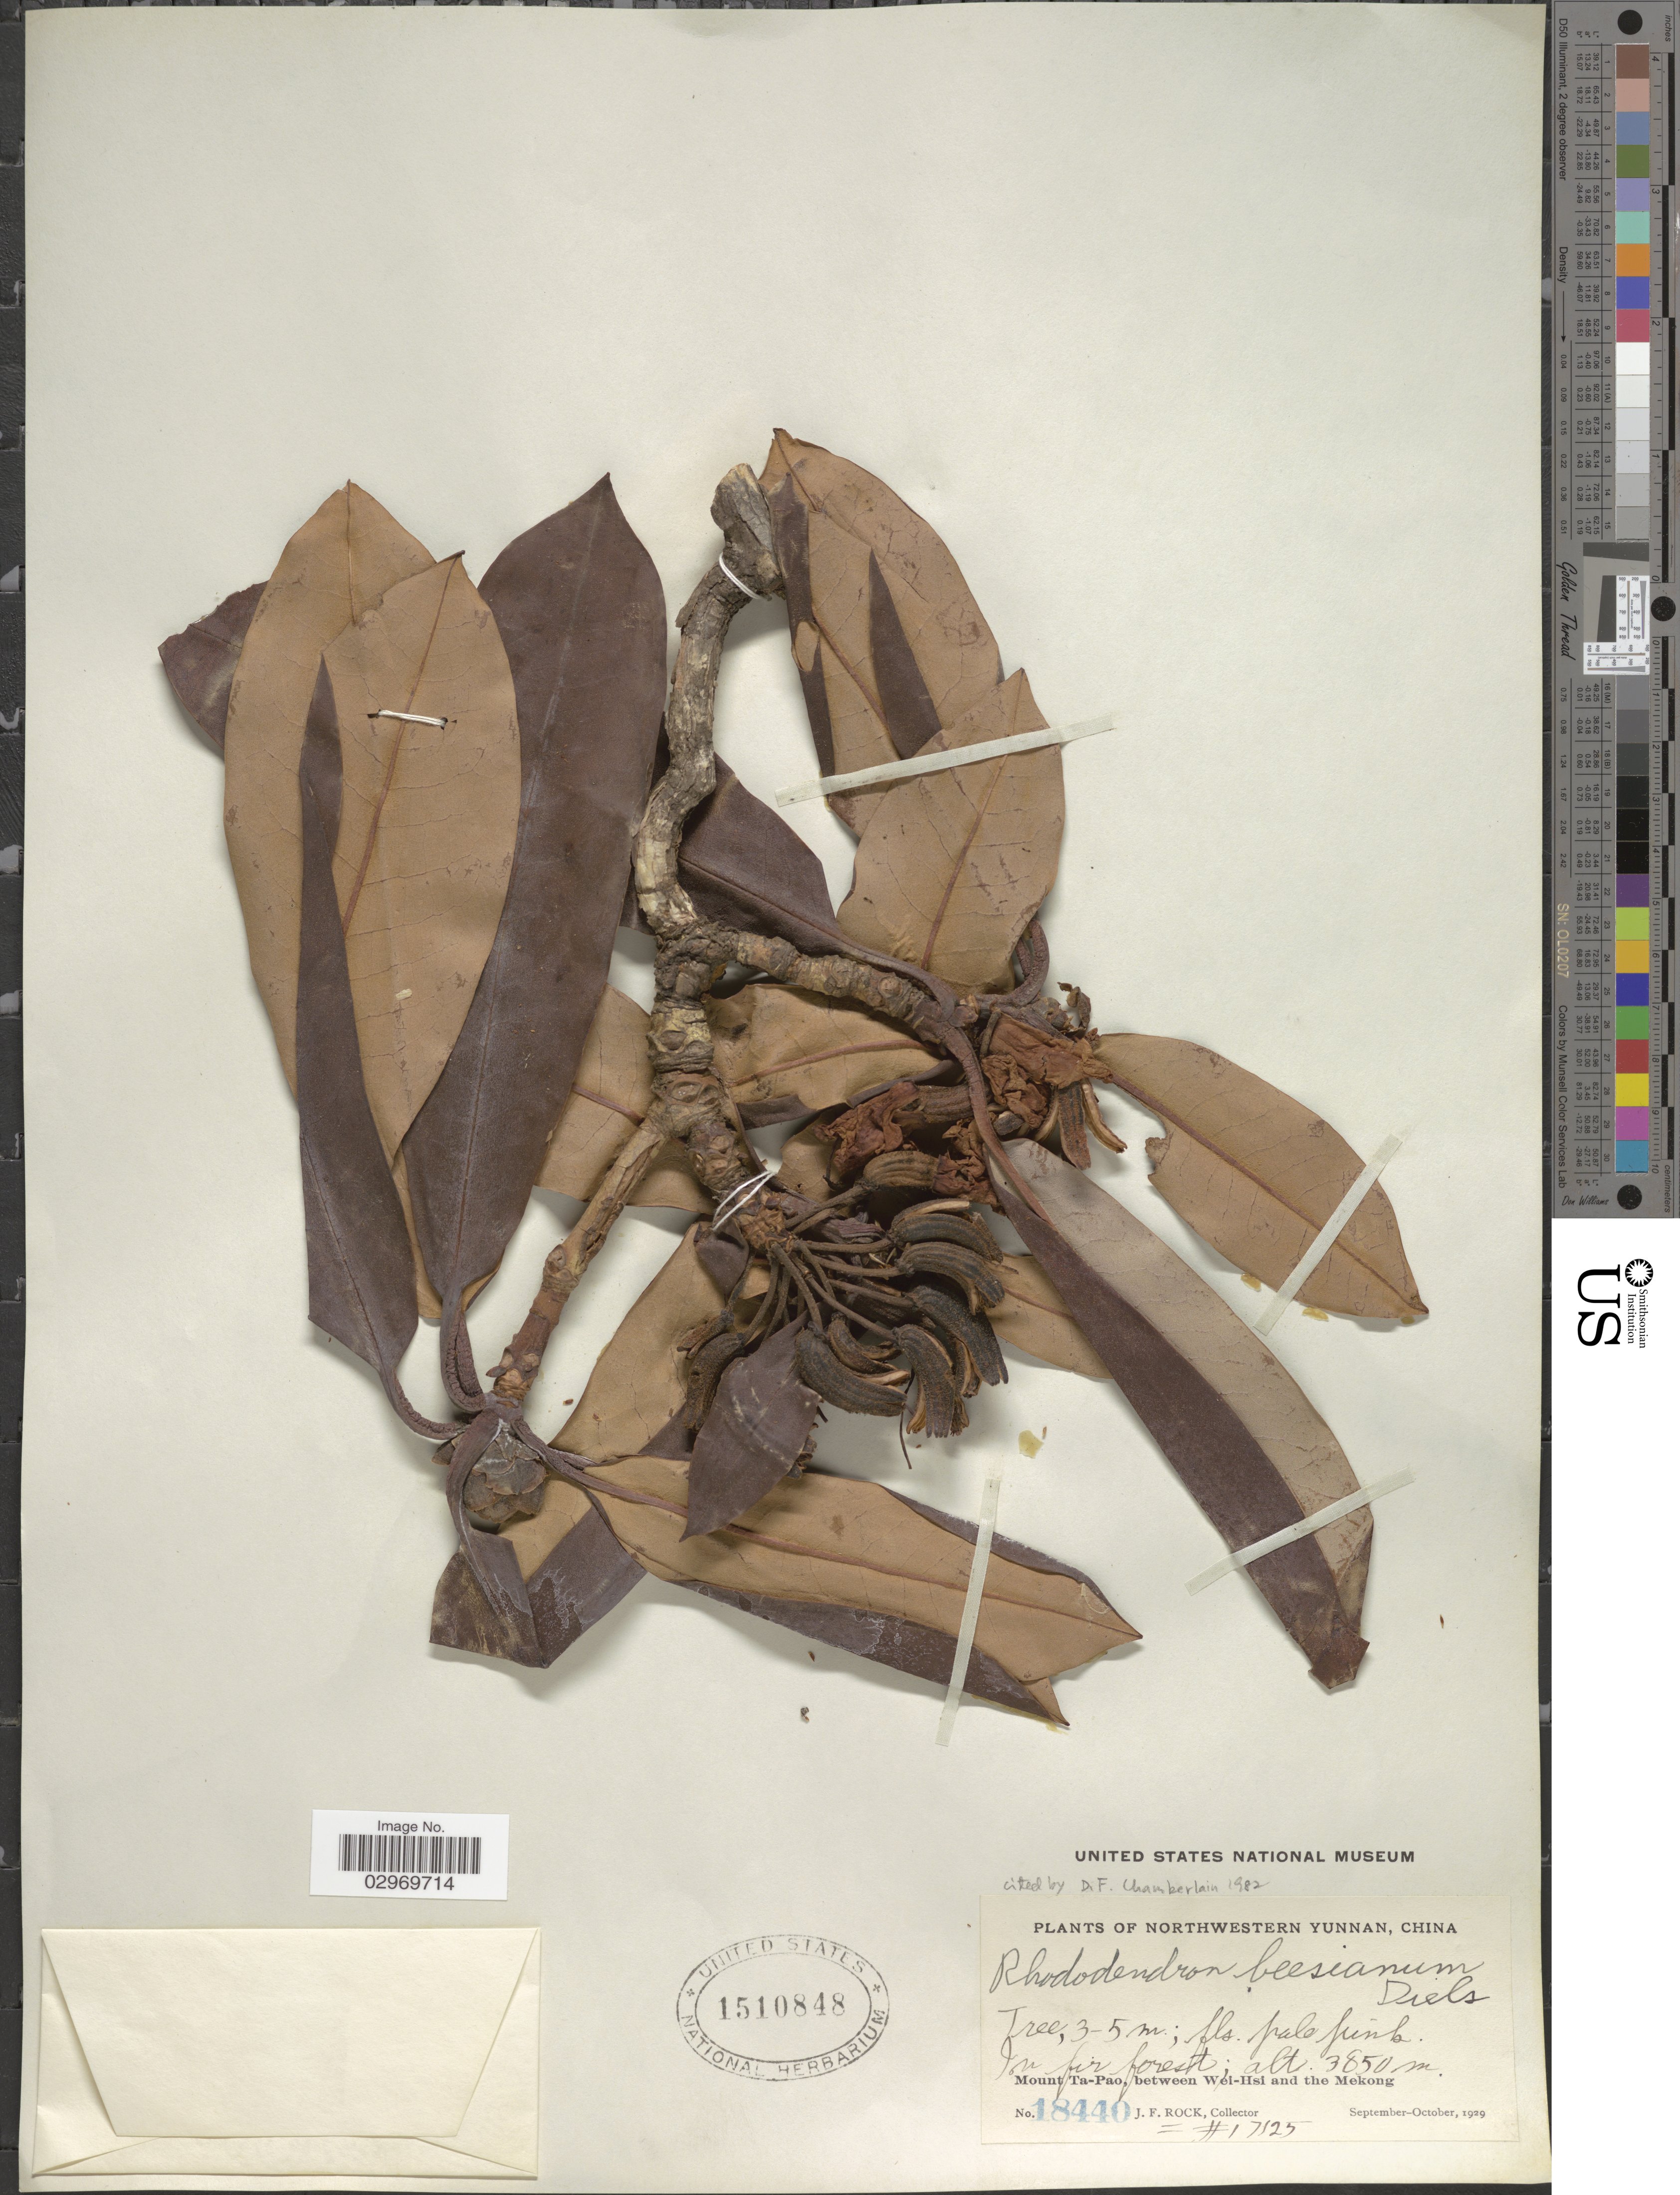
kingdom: Plantae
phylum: Tracheophyta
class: Magnoliopsida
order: Ericales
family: Ericaceae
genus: Rhododendron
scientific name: Rhododendron beesianum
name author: Diels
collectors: J. Rock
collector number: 18440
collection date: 1929-09/1929-10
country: China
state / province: Yunnan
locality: Northwestern Yunnan. In fir forest. Mount Ta-Pao, between Wei-Hsi and the Mekong.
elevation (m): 3850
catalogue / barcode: US 1510848